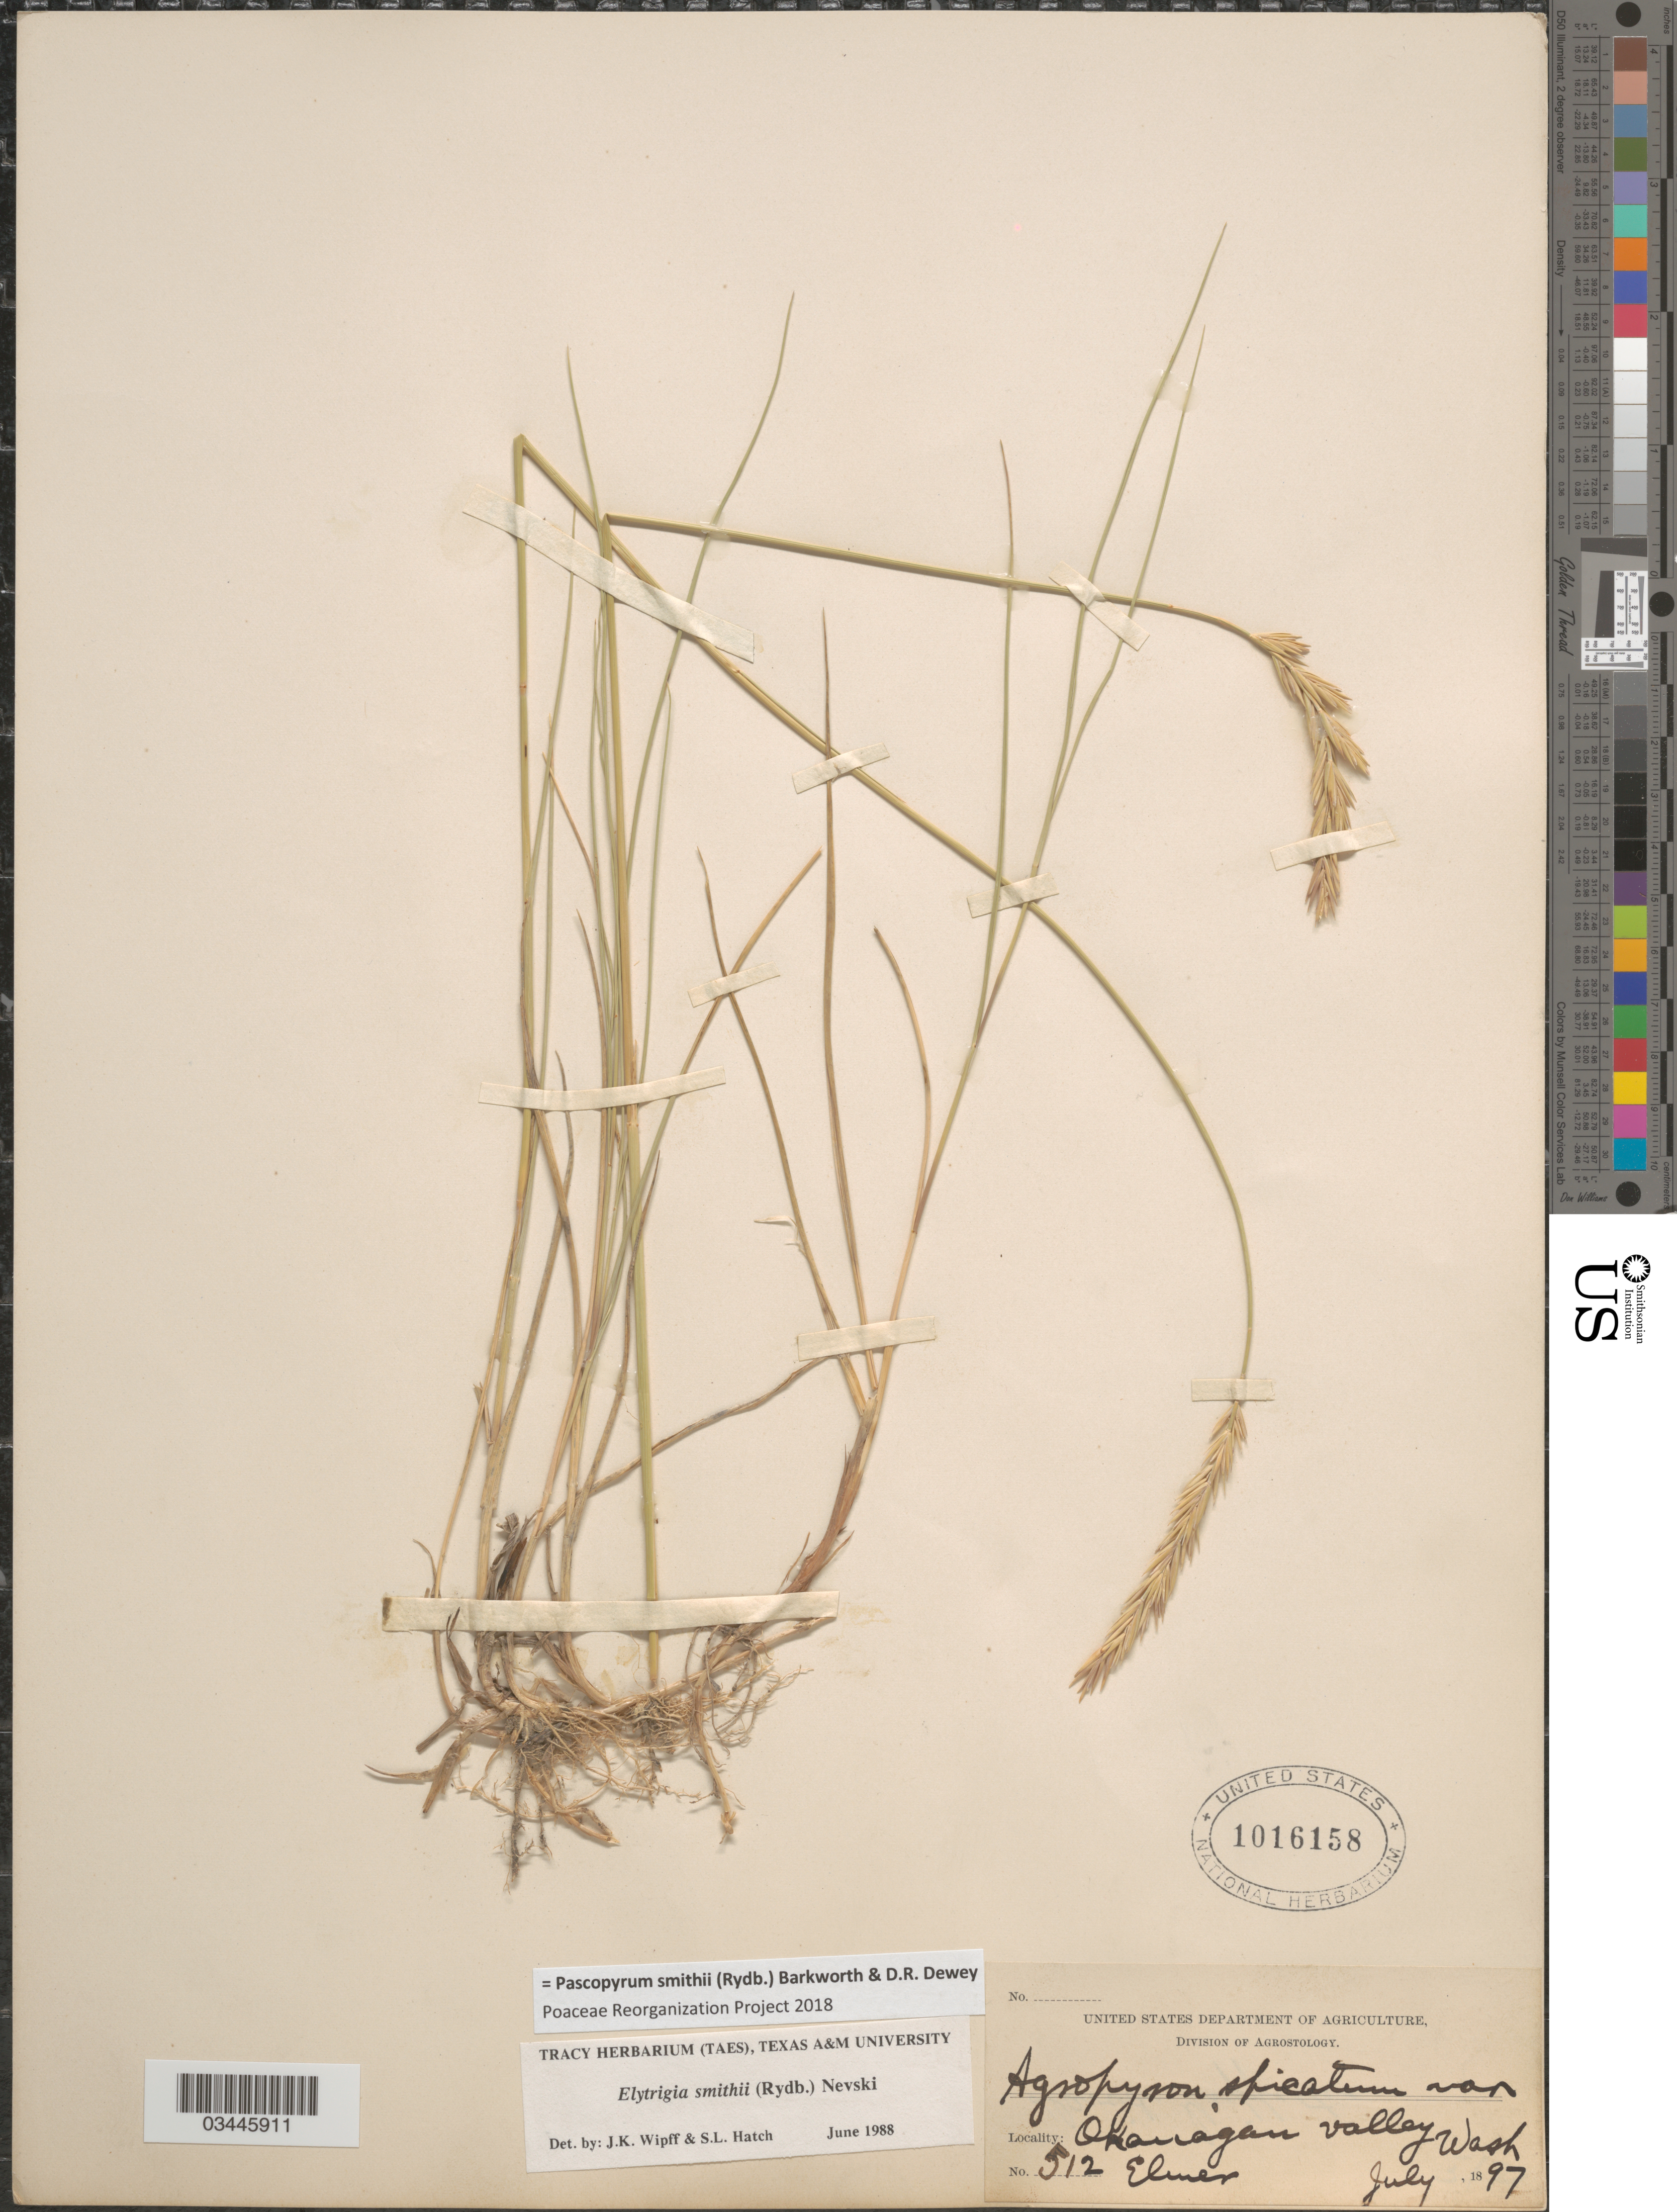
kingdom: Plantae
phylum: Tracheophyta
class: Liliopsida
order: Poales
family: Poaceae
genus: Pascopyrum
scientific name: Pascopyrum smithii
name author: (Rydb.) Barkworth & Dewey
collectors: Elmer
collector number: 512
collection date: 1897-07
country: United States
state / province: Washington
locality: Okanogan Valley.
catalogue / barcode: US 1016158